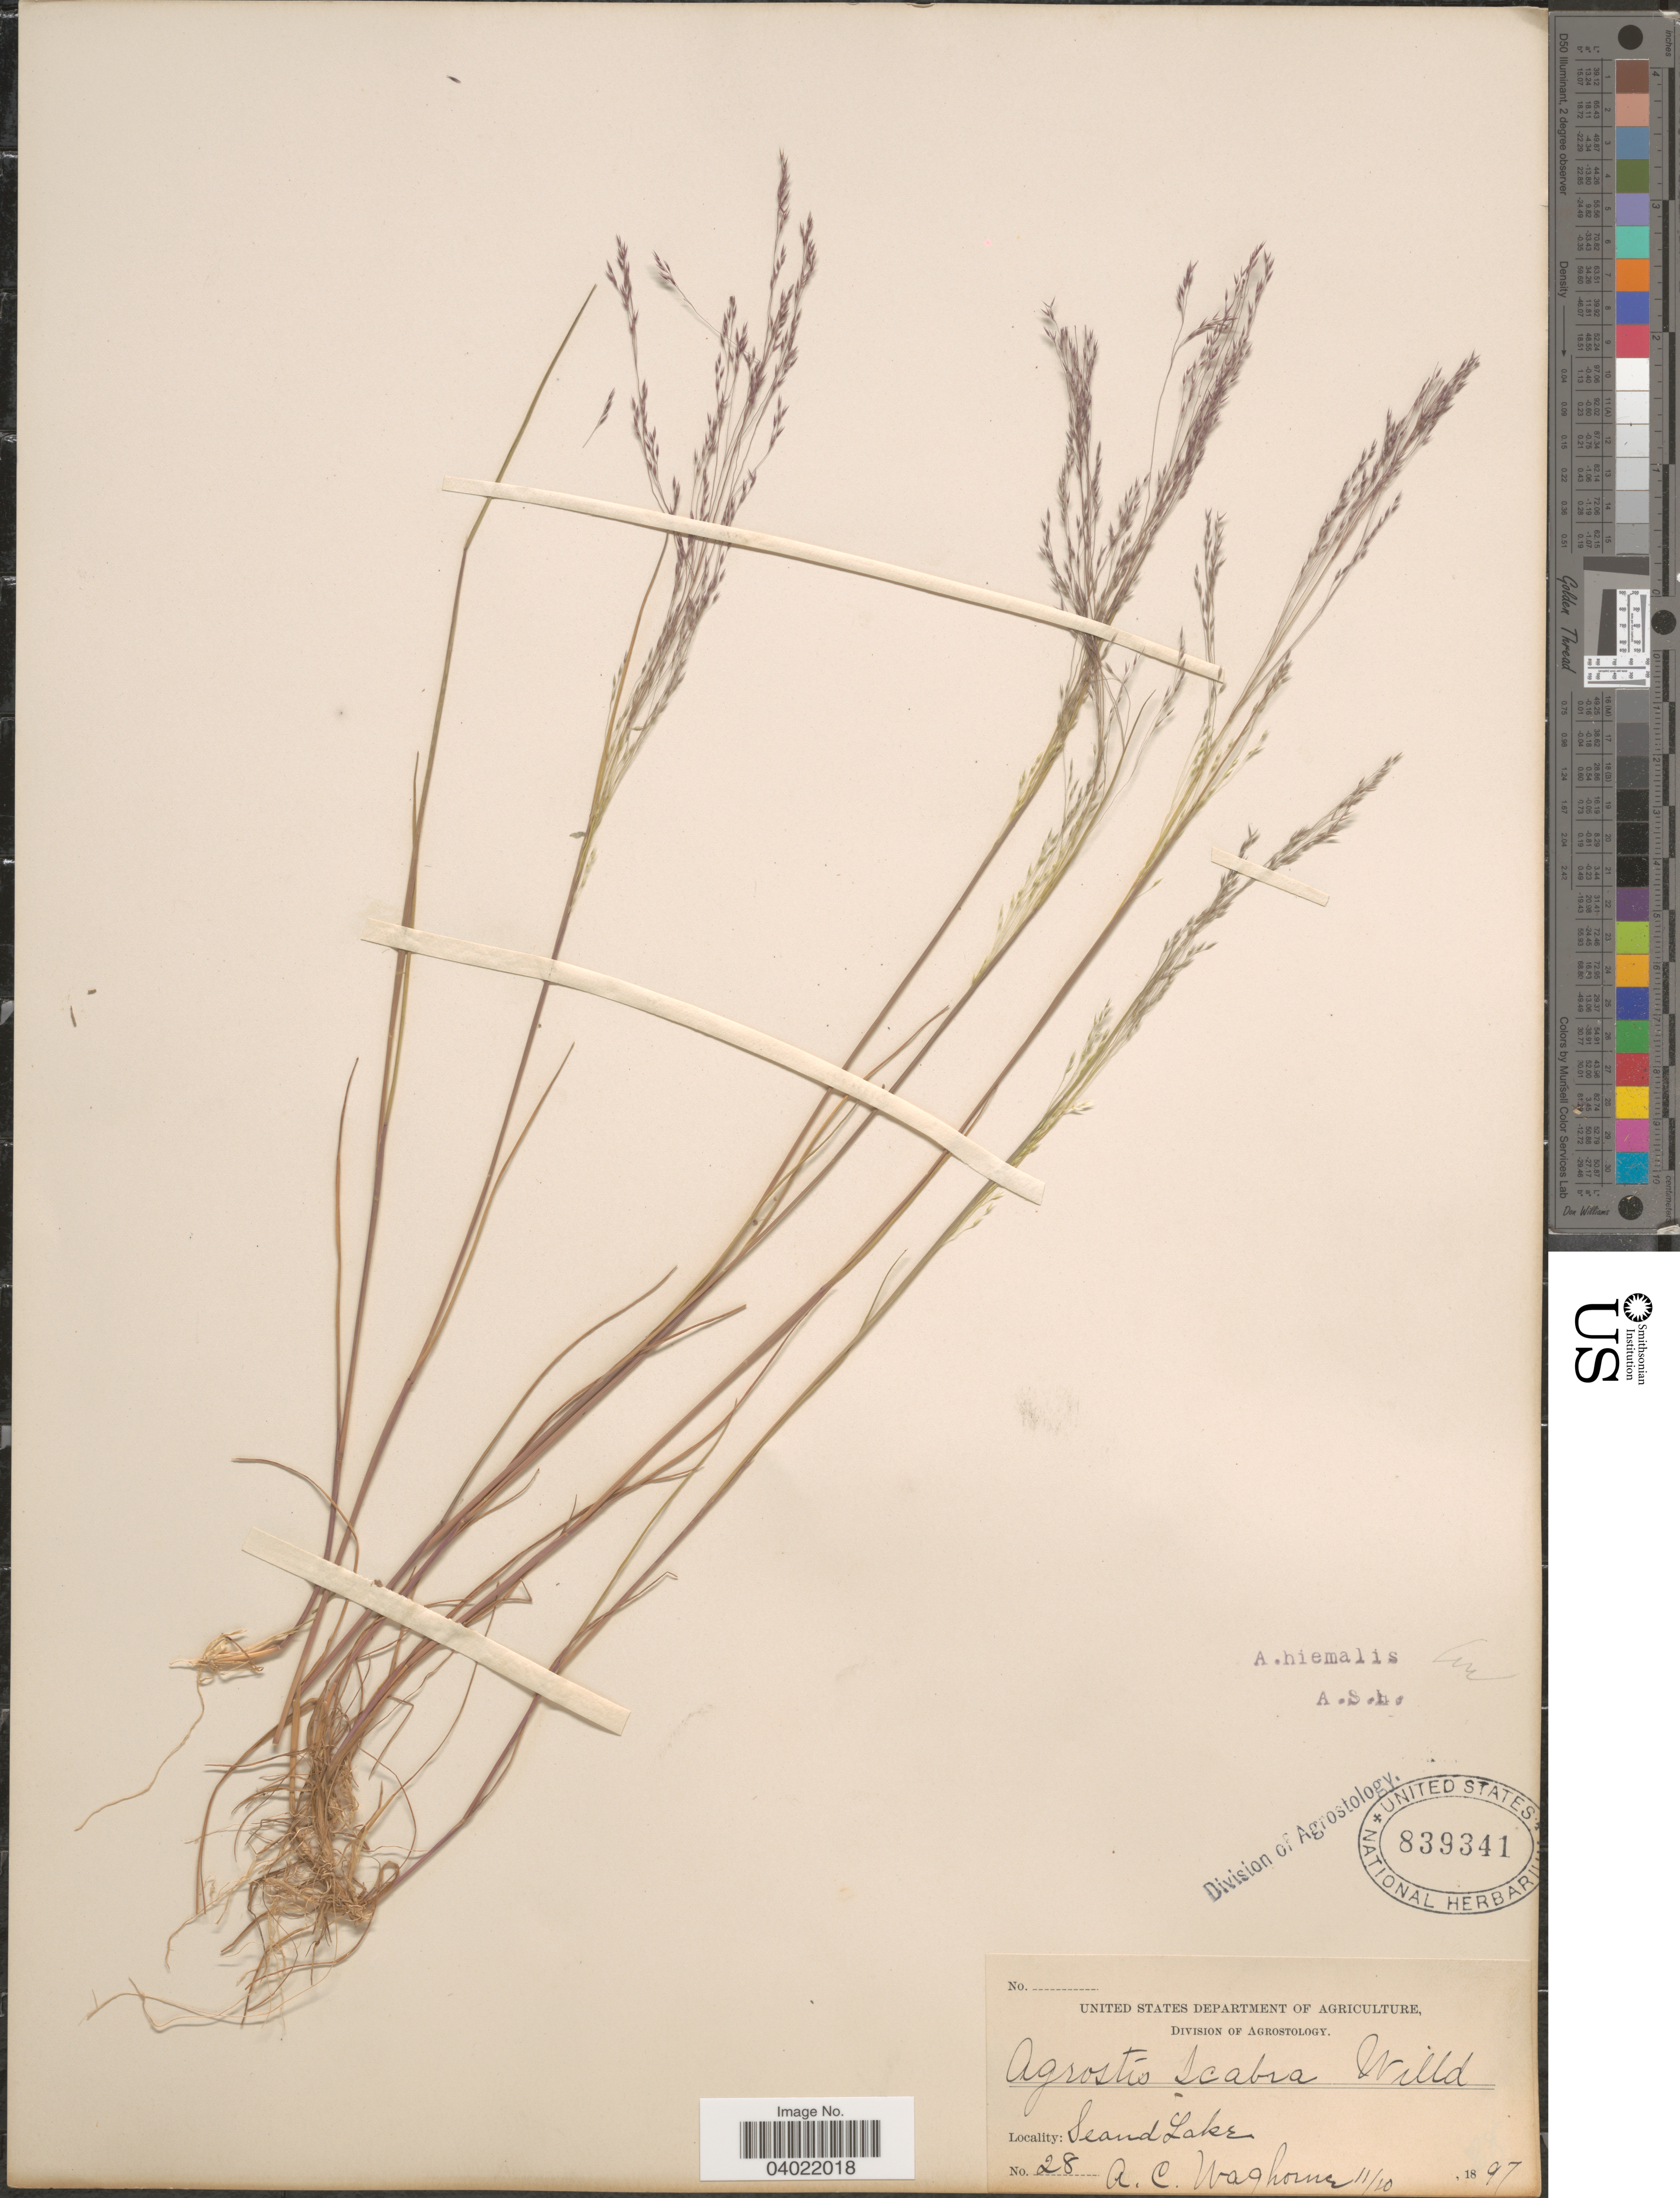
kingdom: Plantae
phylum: Tracheophyta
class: Liliopsida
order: Poales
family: Poaceae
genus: Agrostis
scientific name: Agrostis scabra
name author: Willd.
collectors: A. Waghorne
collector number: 28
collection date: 1897-10-11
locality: Seand Lake.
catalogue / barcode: US 839341